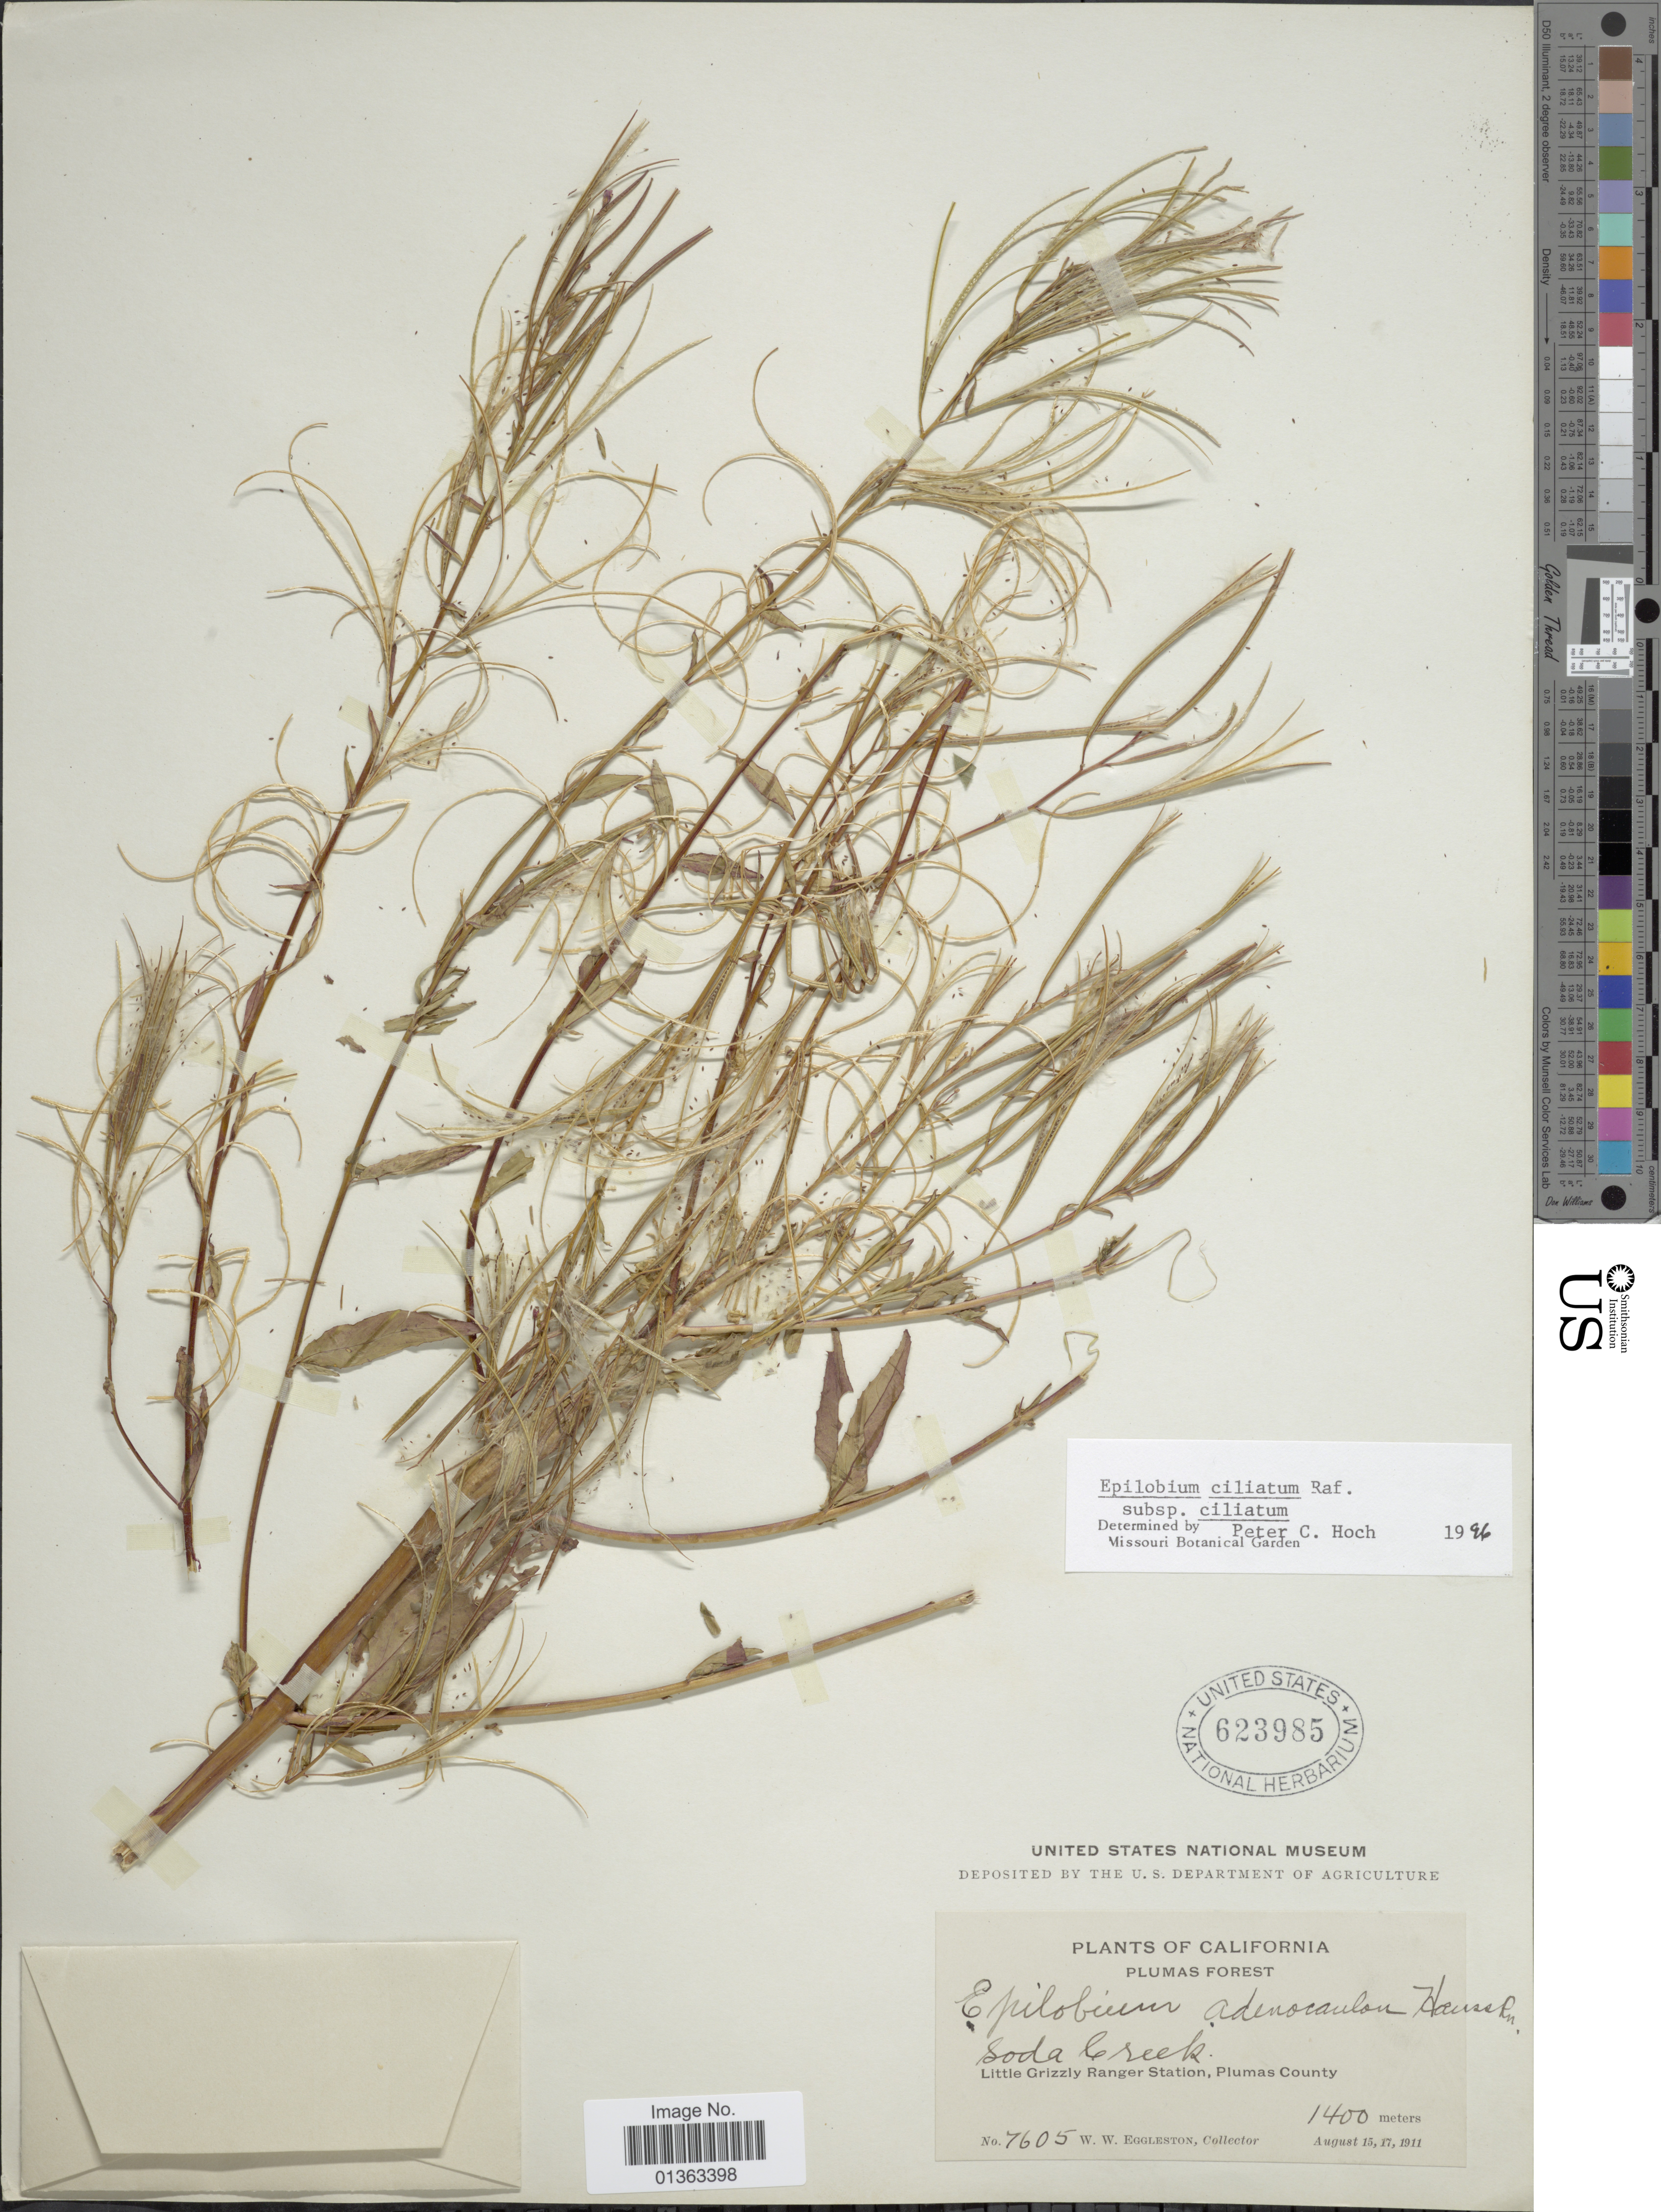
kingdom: Plantae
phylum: Tracheophyta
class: Magnoliopsida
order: Myrtales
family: Onagraceae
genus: Epilobium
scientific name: Epilobium ciliatum subsp. ciliatum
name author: Raf.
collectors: W. W. Eggleston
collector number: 7605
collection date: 1911-08-15/1911-08-17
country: United States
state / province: California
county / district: Plumas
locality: Plumas Forest. Soda Creek. Little Grizzly Ranger Station.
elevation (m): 1400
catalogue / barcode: US 623985